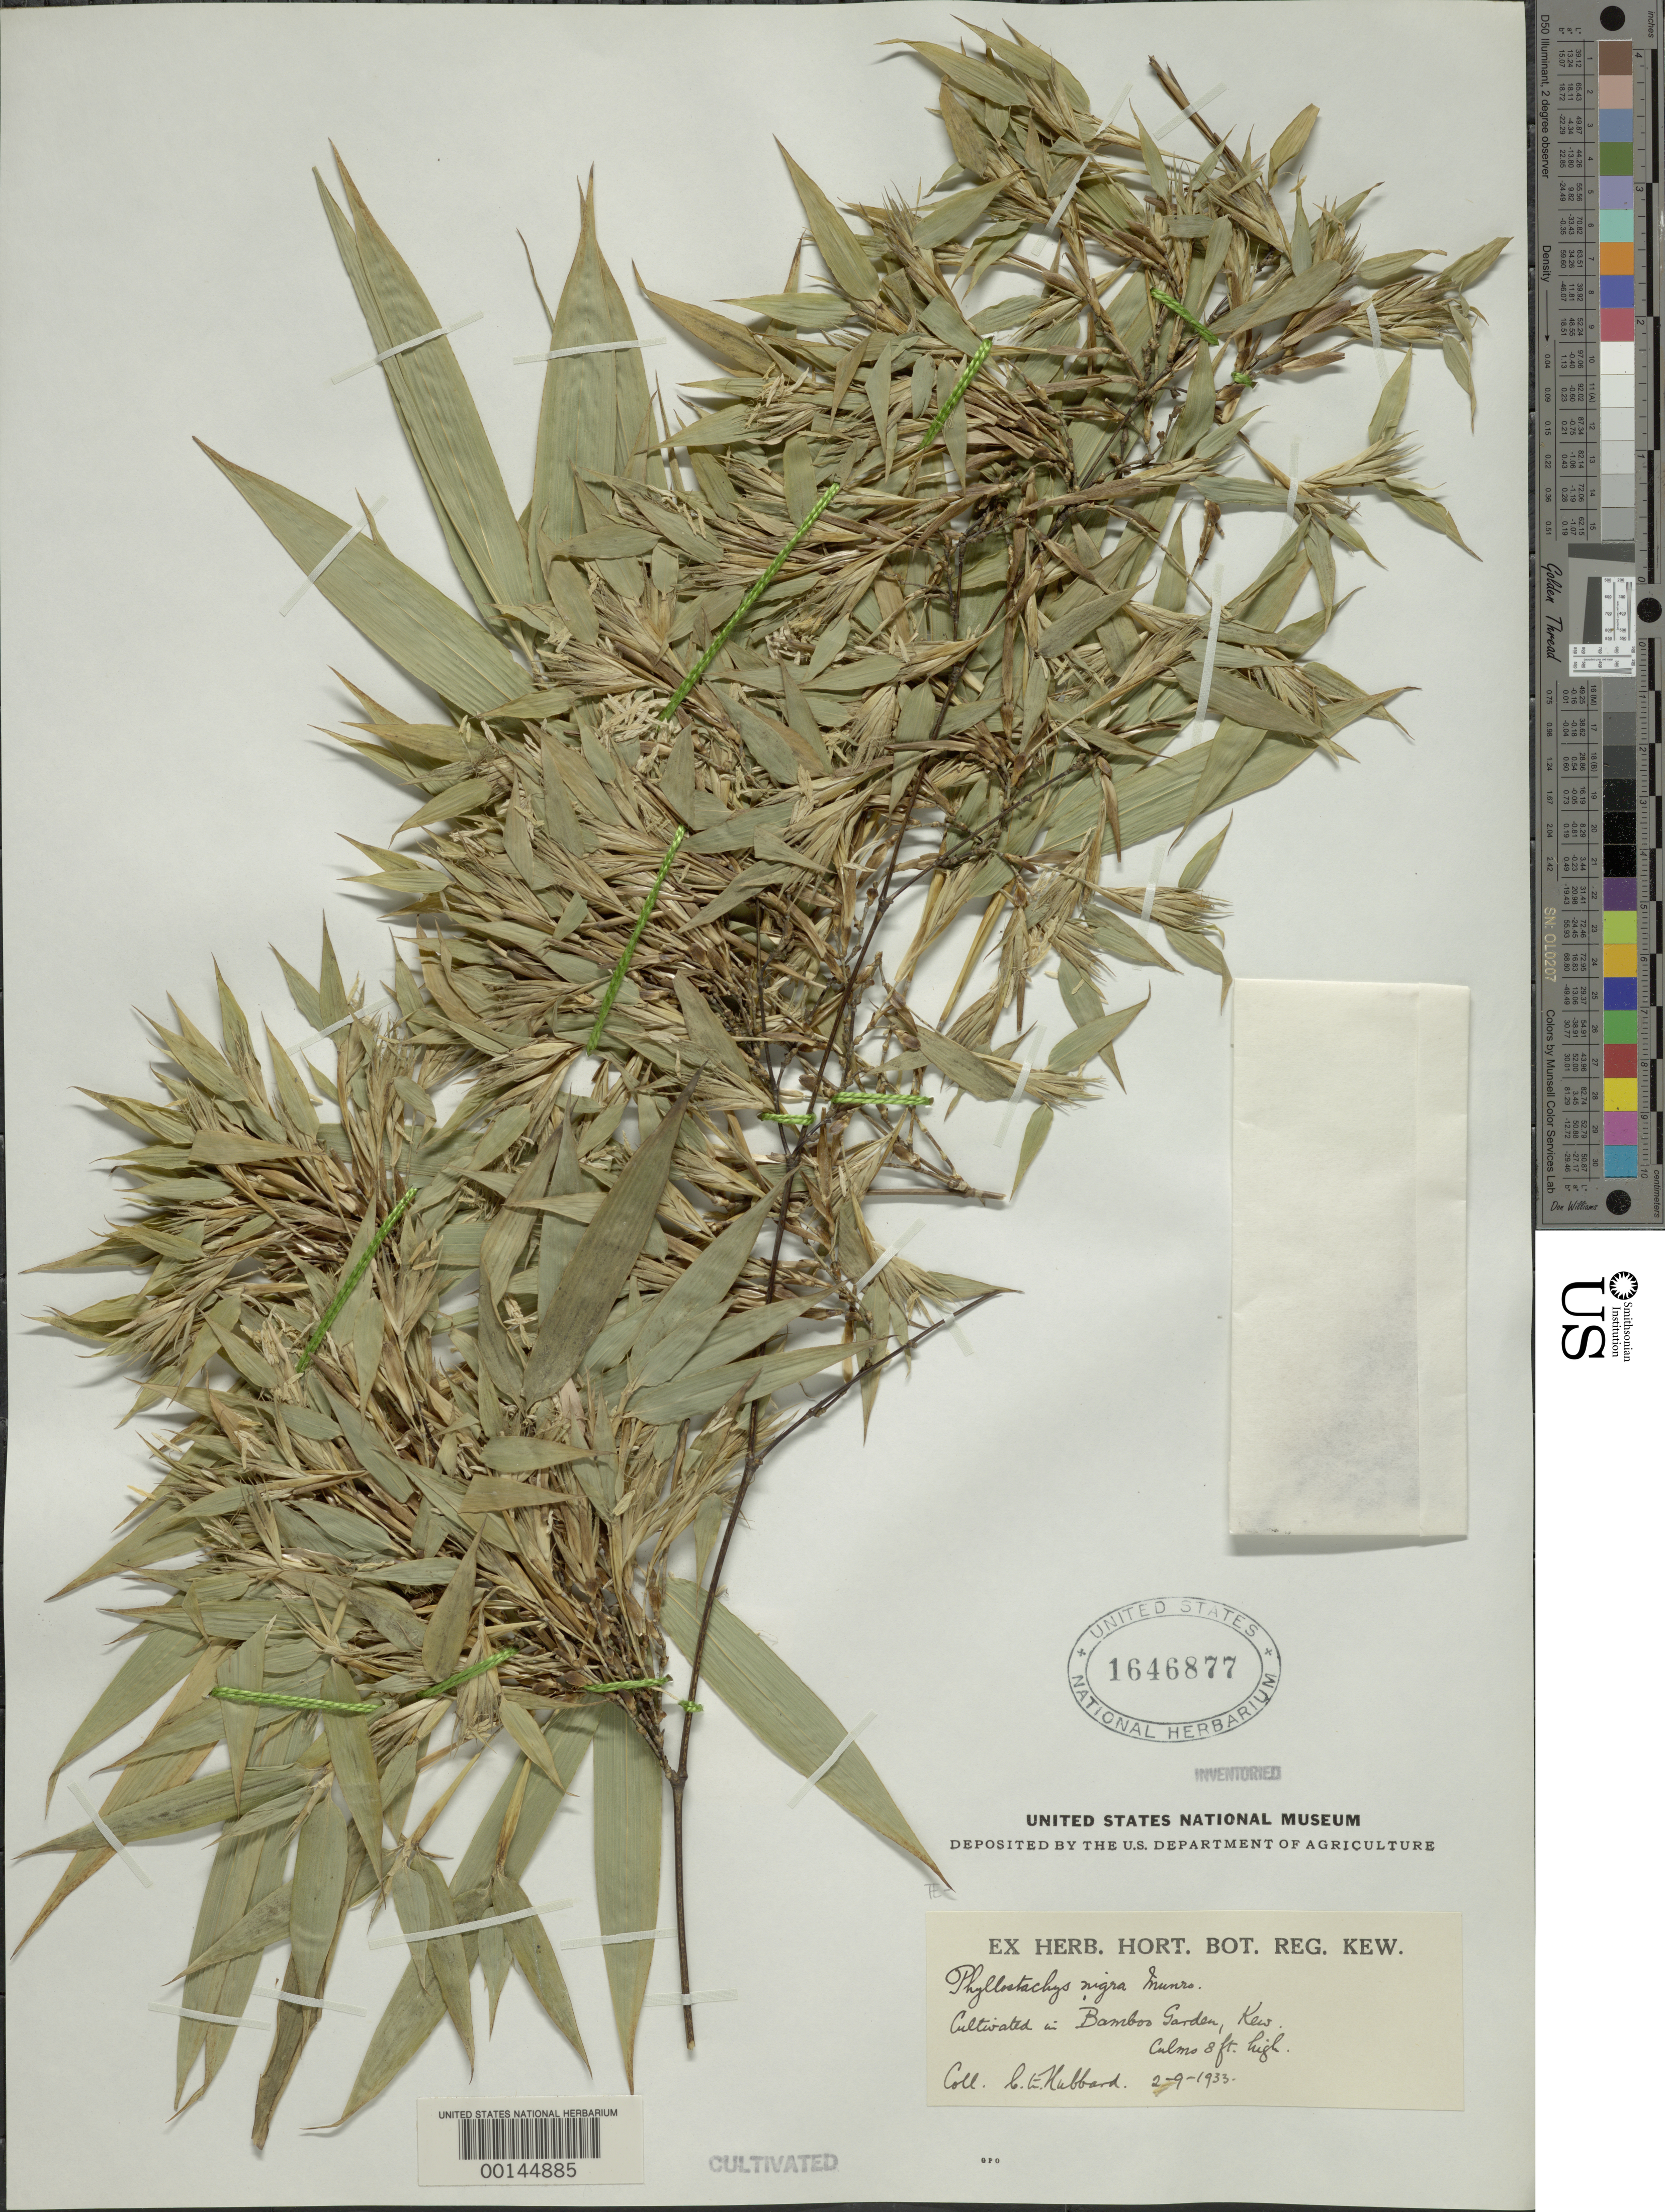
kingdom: Plantae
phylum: Tracheophyta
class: Liliopsida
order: Poales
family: Poaceae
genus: Phyllostachys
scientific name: Phyllostachys nigra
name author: (Lodd. ex Lindl.) Munro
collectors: C. E. Hubbard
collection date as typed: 09 Feb 1933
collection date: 1933-02-09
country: United Kingdom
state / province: England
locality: Kew, bamboo garden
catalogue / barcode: US 1646877